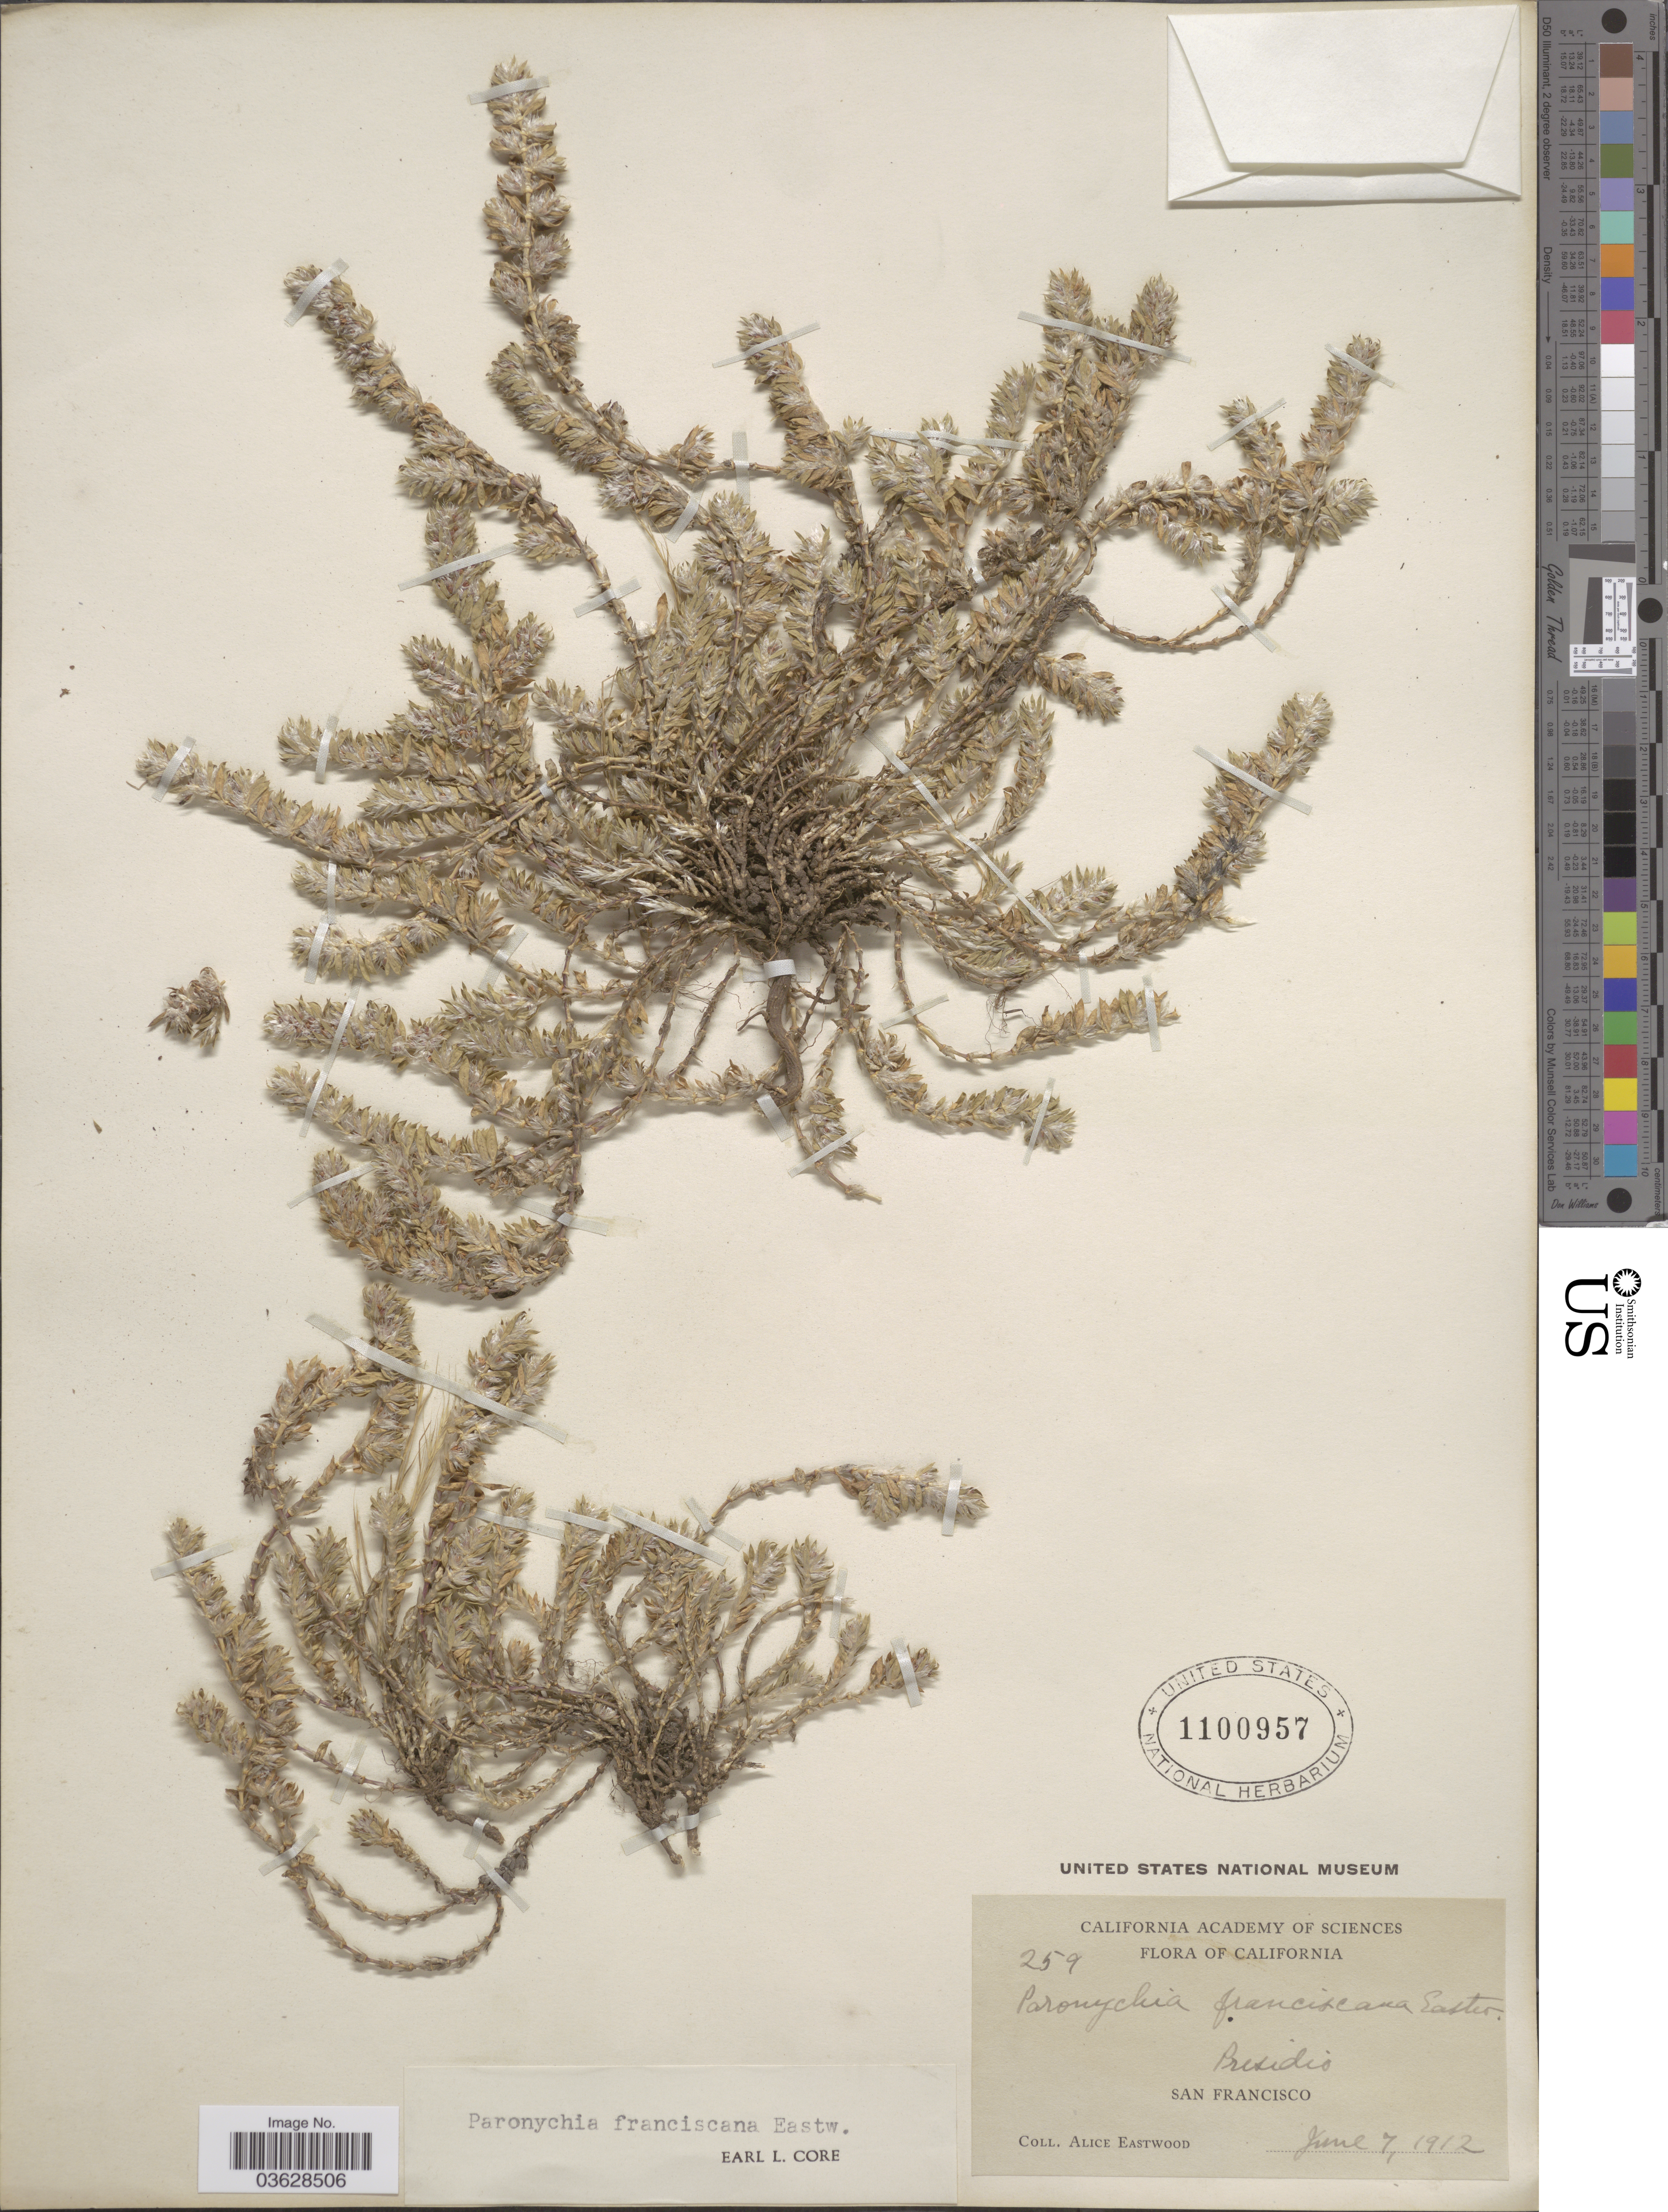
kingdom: Plantae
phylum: Tracheophyta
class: Magnoliopsida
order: Caryophyllales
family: Caryophyllaceae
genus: Paronychia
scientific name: Paronychia franciscana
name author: Eastw.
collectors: A. Eastwood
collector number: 259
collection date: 1912-06-07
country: United States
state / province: California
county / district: San Francisco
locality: Presidio. San Francisco.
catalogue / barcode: US 1100957